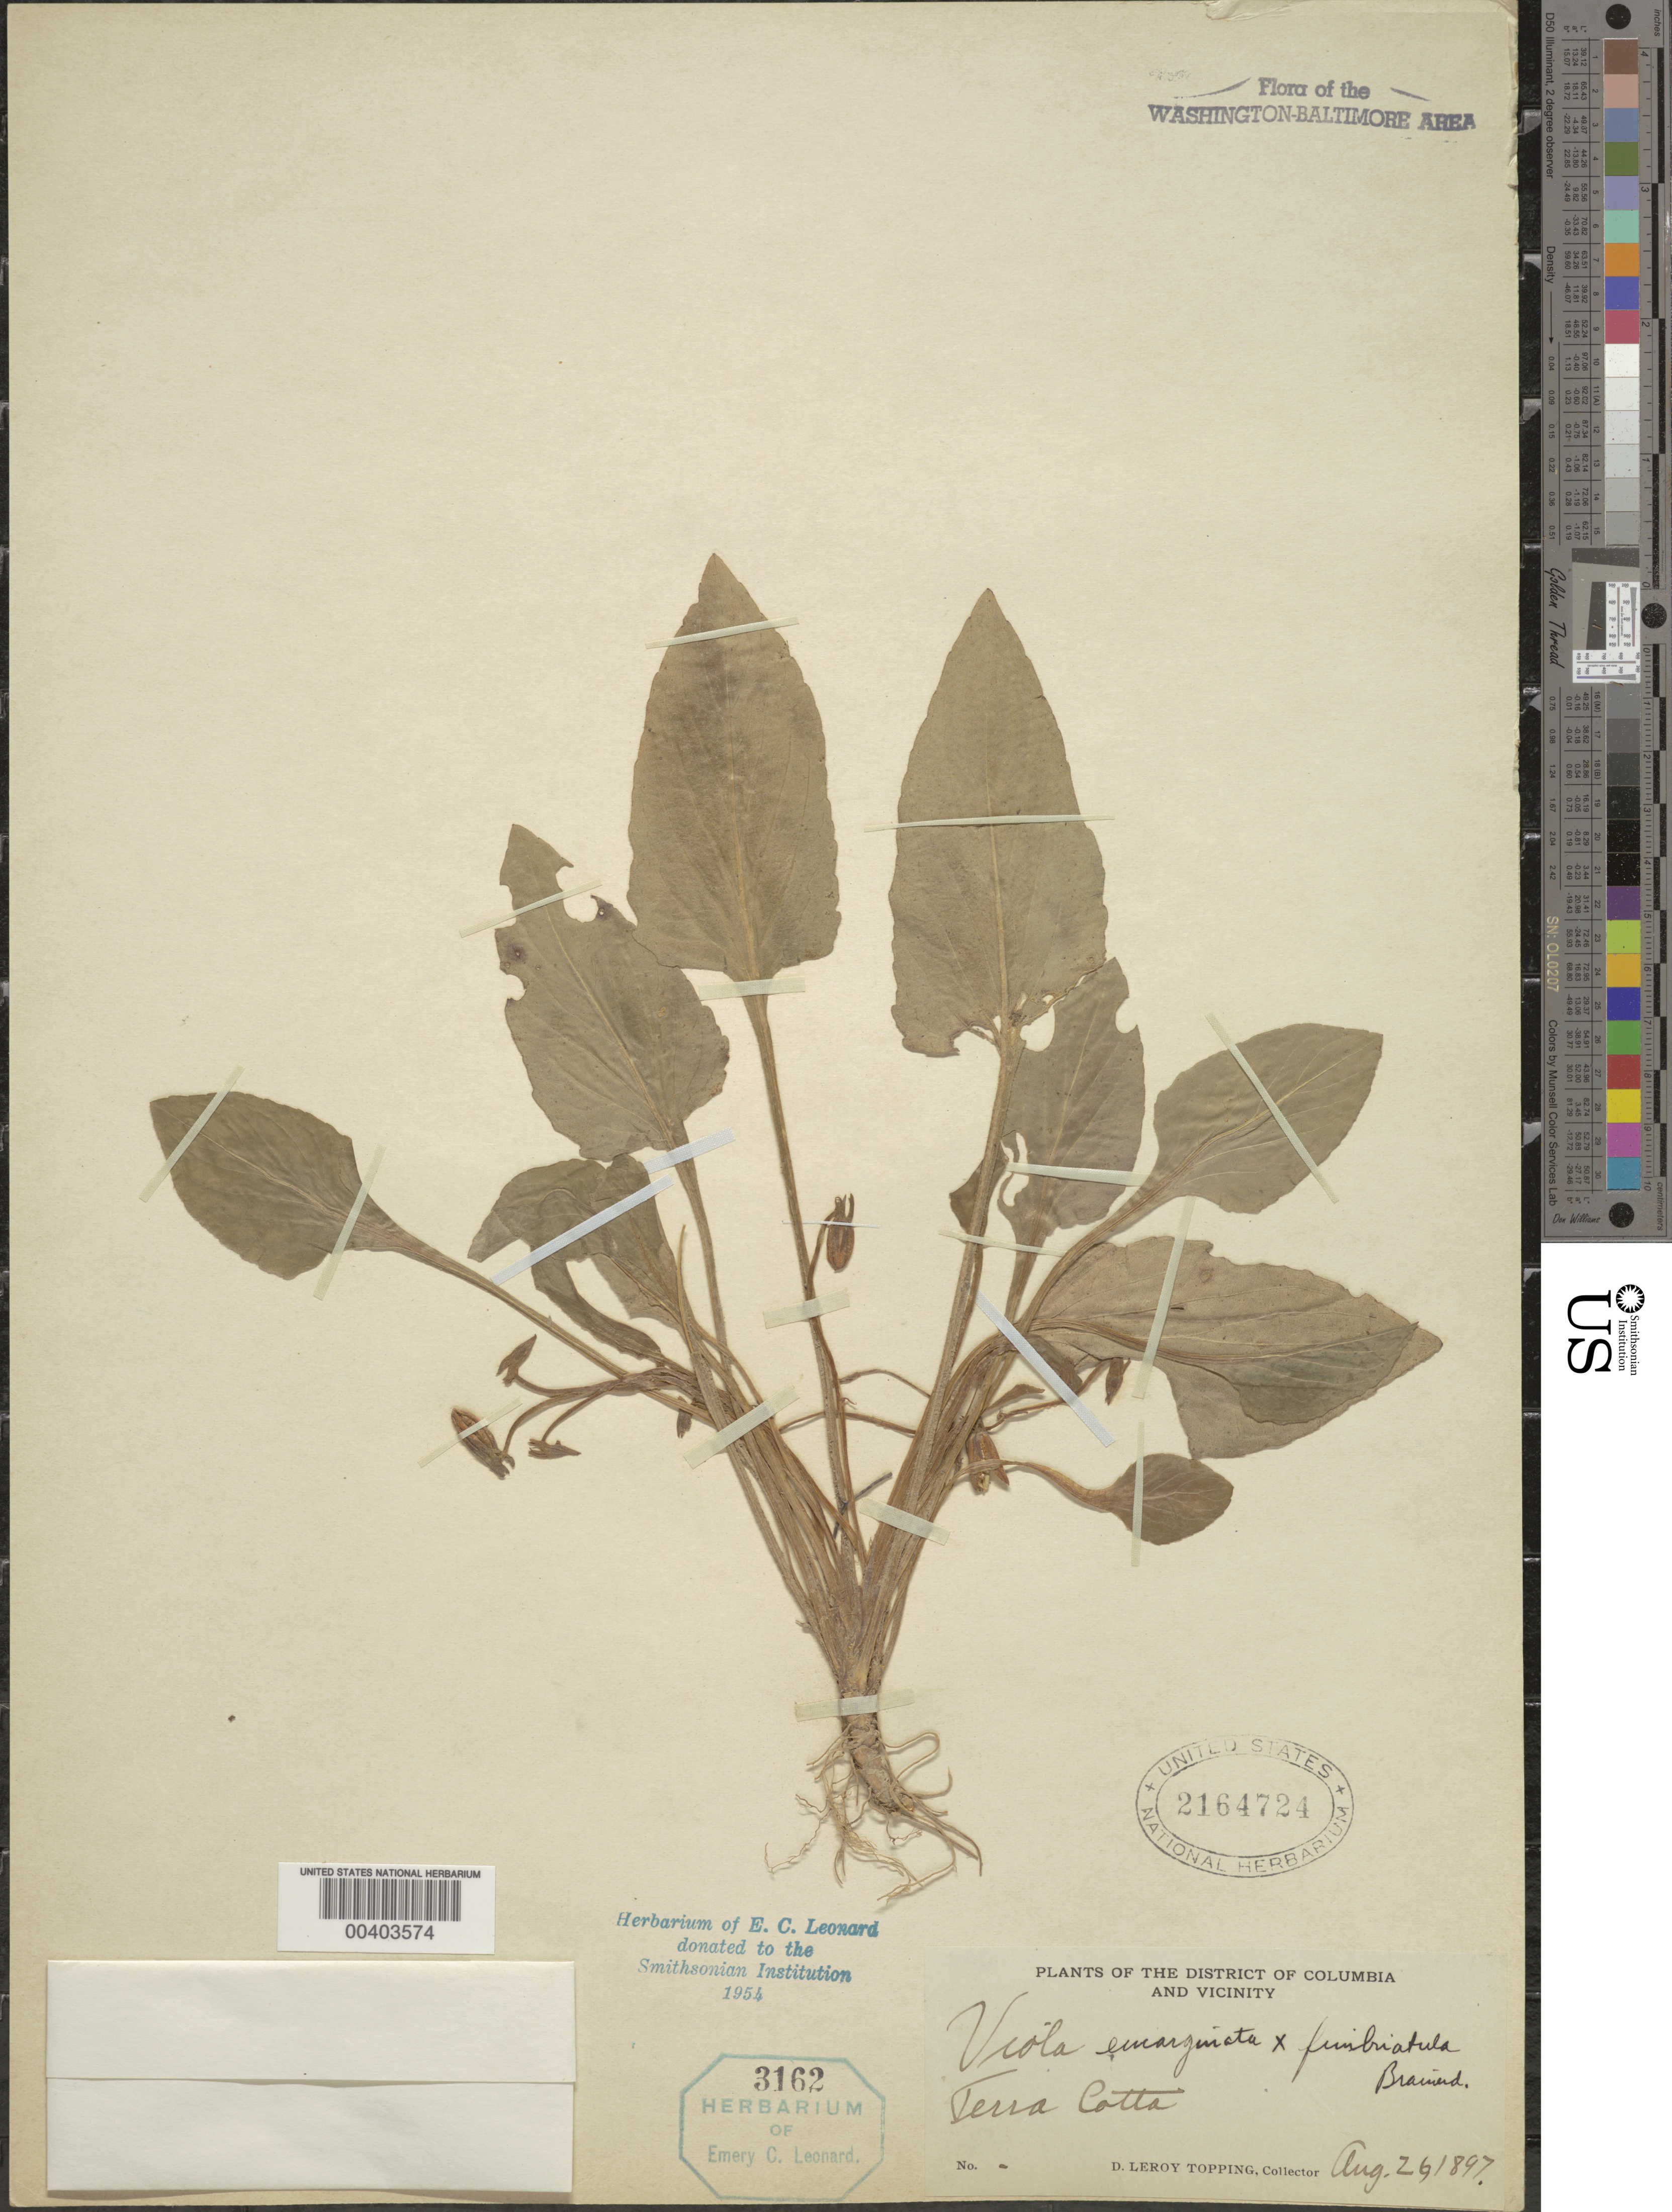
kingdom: Plantae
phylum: Tracheophyta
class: Magnoliopsida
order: Malpighiales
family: Violaceae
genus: Viola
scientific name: Viola sagittata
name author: Aiton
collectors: D. L. Topping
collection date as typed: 26 Aug 1897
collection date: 1897-08-26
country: United States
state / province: District of Columbia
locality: Terra Cotta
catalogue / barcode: US 2164724